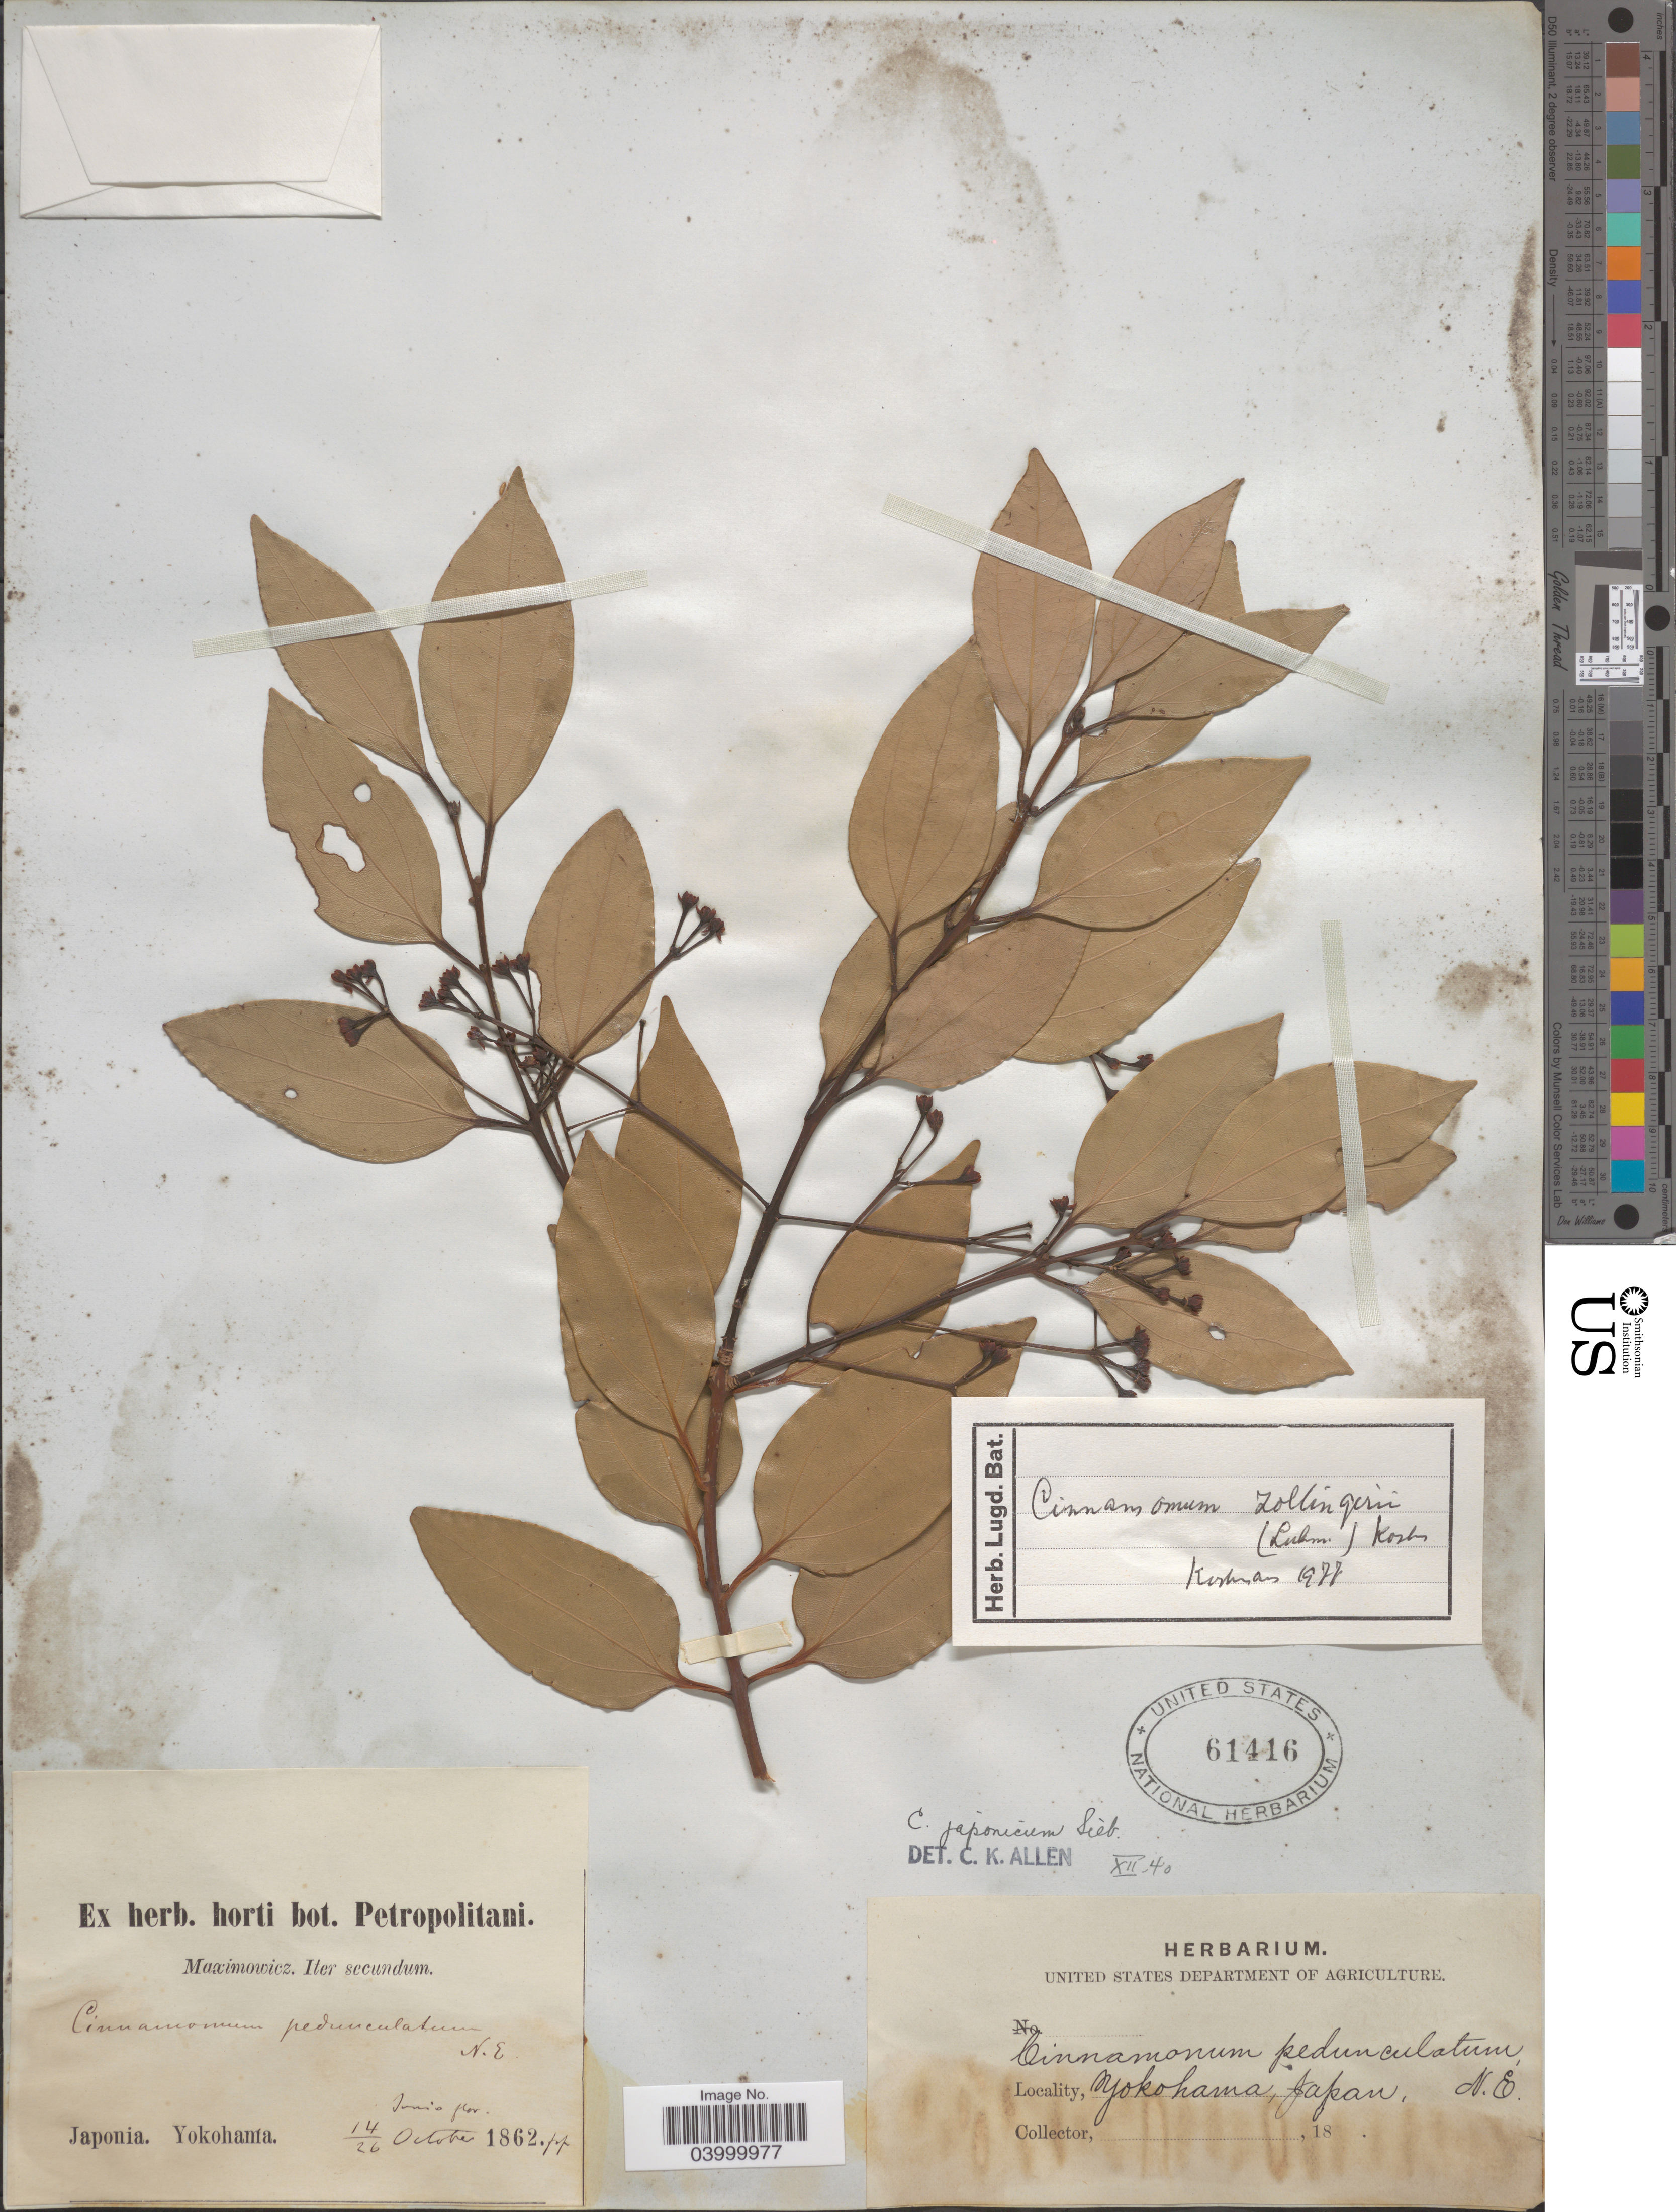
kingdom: Plantae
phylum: Tracheophyta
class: Magnoliopsida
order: Laurales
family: Lauraceae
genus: Cinnamomum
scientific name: Cinnamomum zollingeri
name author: Lukman.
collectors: Maximowicz, --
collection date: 1862-10-14/1862-10-26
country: Japan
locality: Yokohama.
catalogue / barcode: US 61416